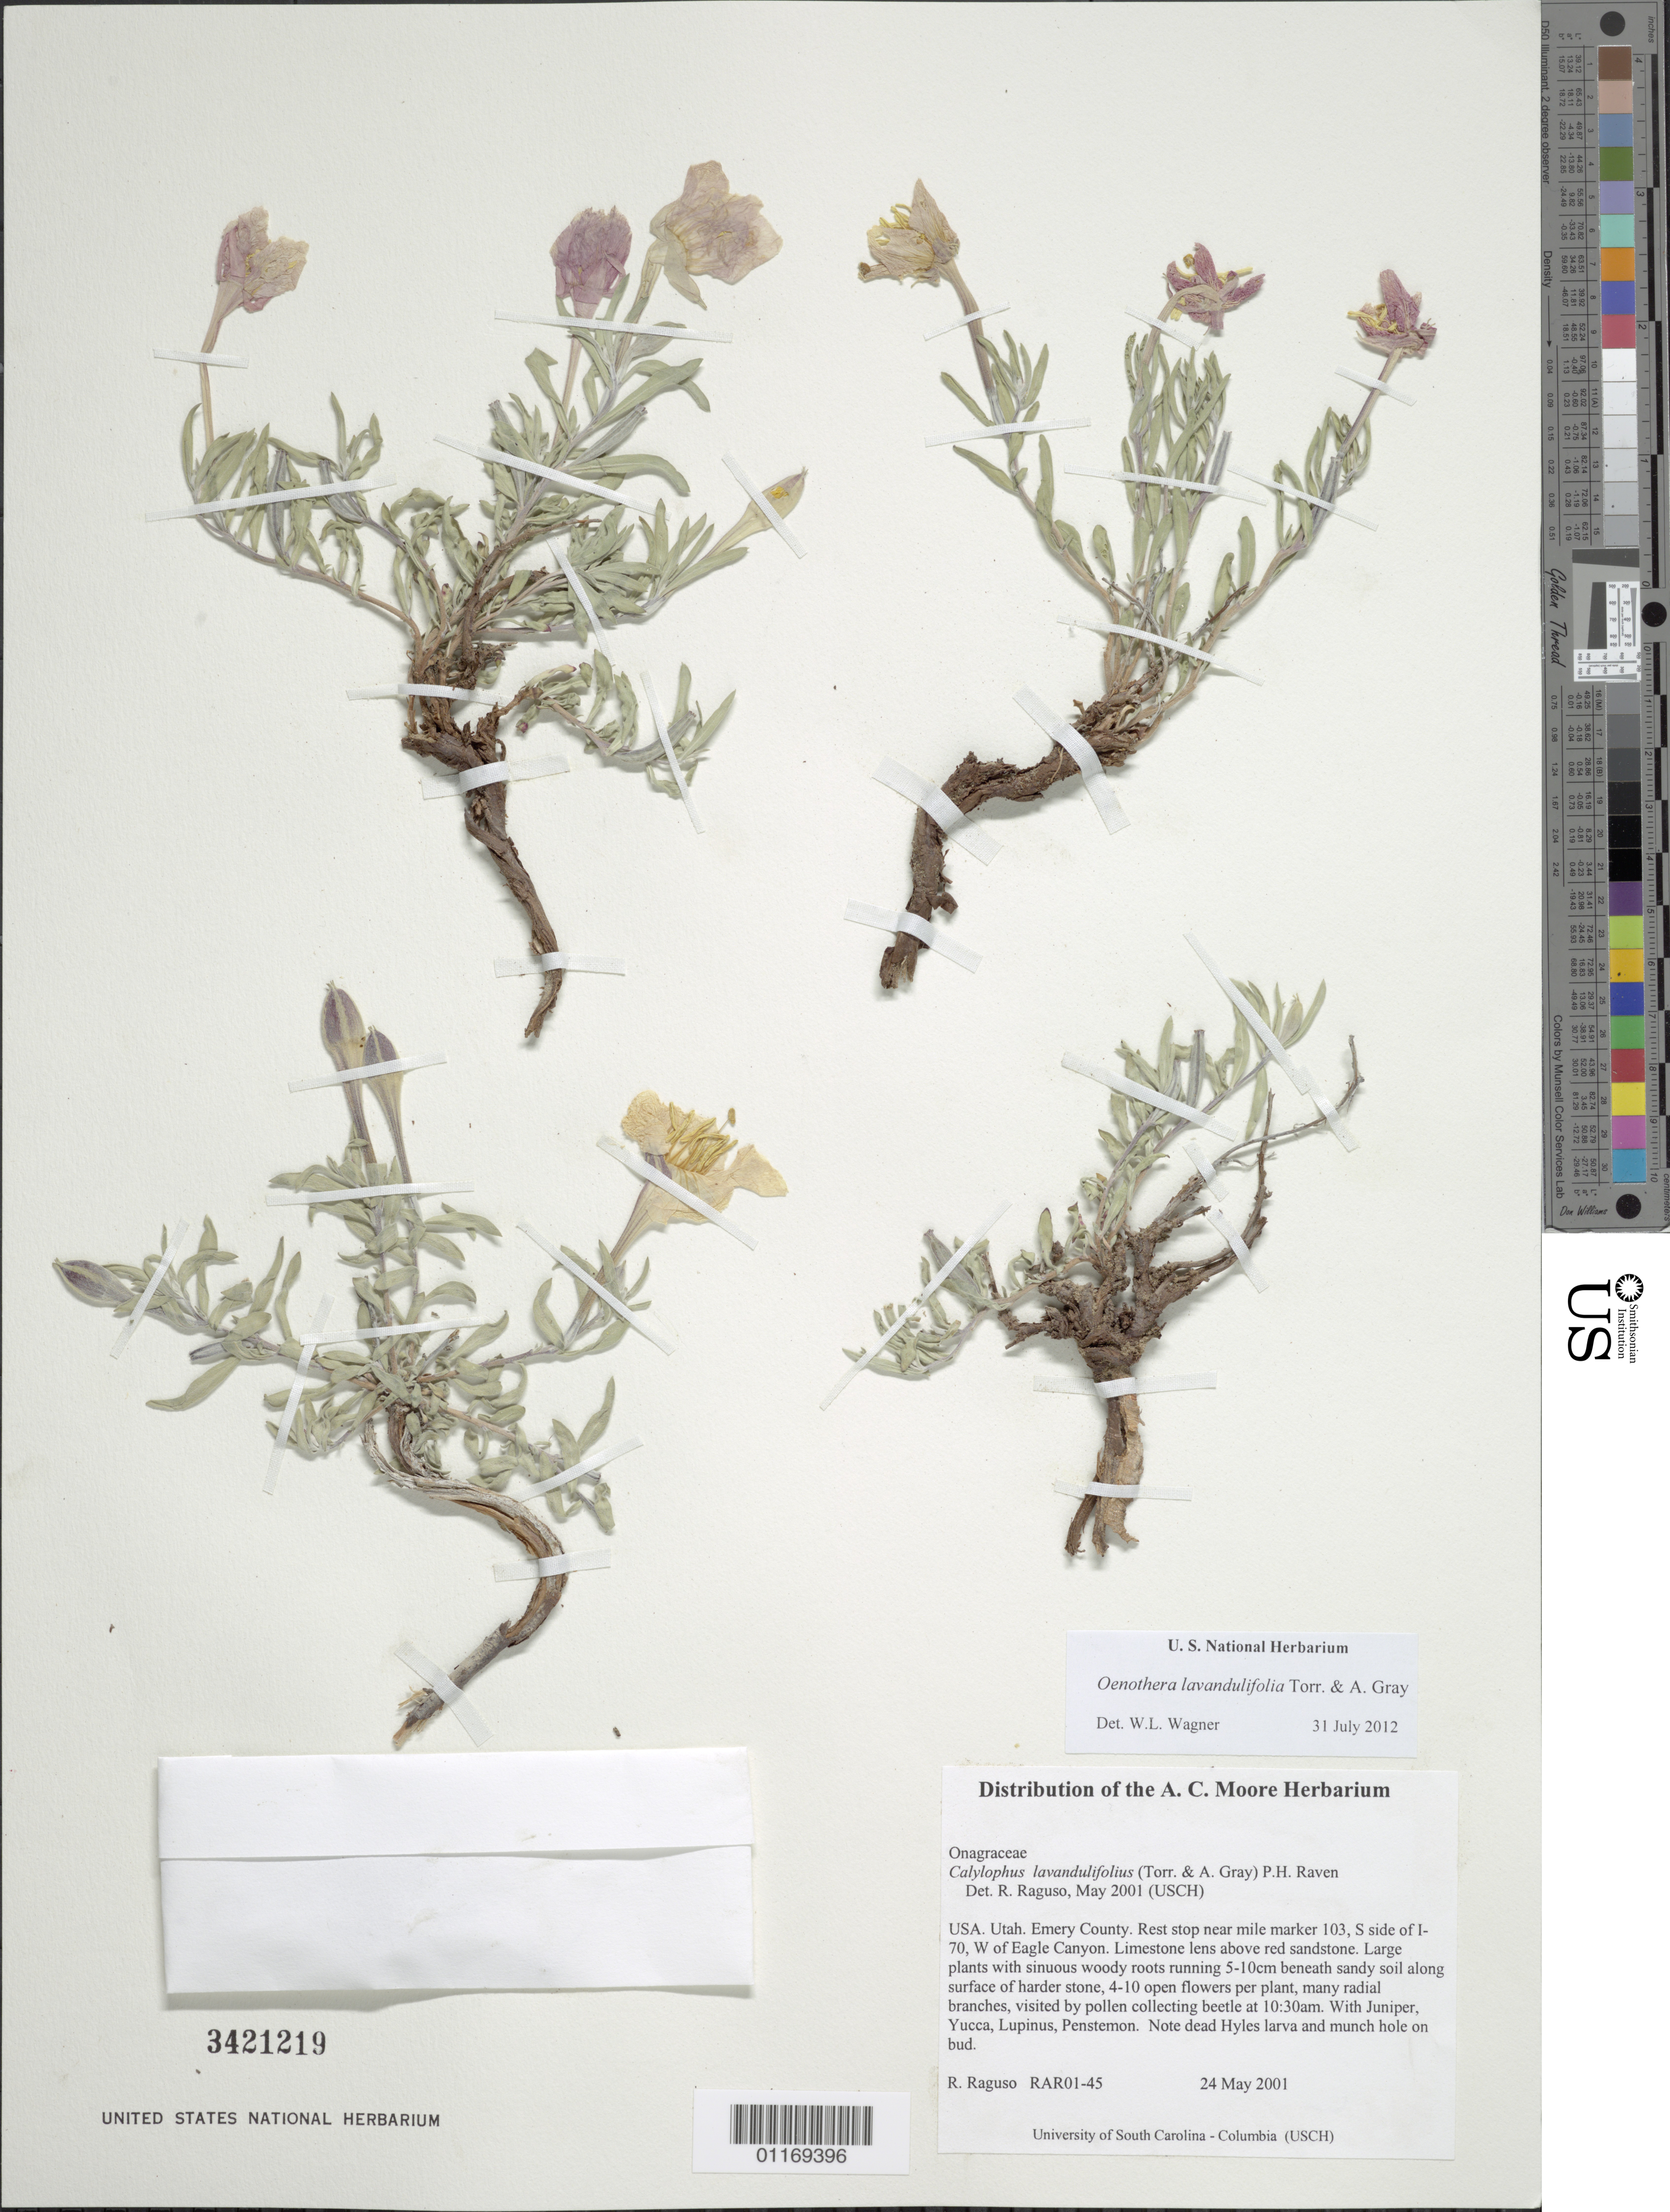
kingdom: Plantae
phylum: Tracheophyta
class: Magnoliopsida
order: Myrtales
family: Onagraceae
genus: Oenothera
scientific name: Oenothera lavandulifolia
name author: Torr. & A. Gray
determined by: Wagner, W. L., (BOT), Smithsonian Institution - National Museum of Natural History (UNITED STATES)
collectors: R. Raguso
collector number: RAR01-45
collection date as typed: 24 May 2001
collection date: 2001-05-24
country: United States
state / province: Utah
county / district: Emery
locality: Rest stop near mile marker 103, S side of I-70, W of Eagle Canyon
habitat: Limestone lens above red sandstone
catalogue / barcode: US 3421219